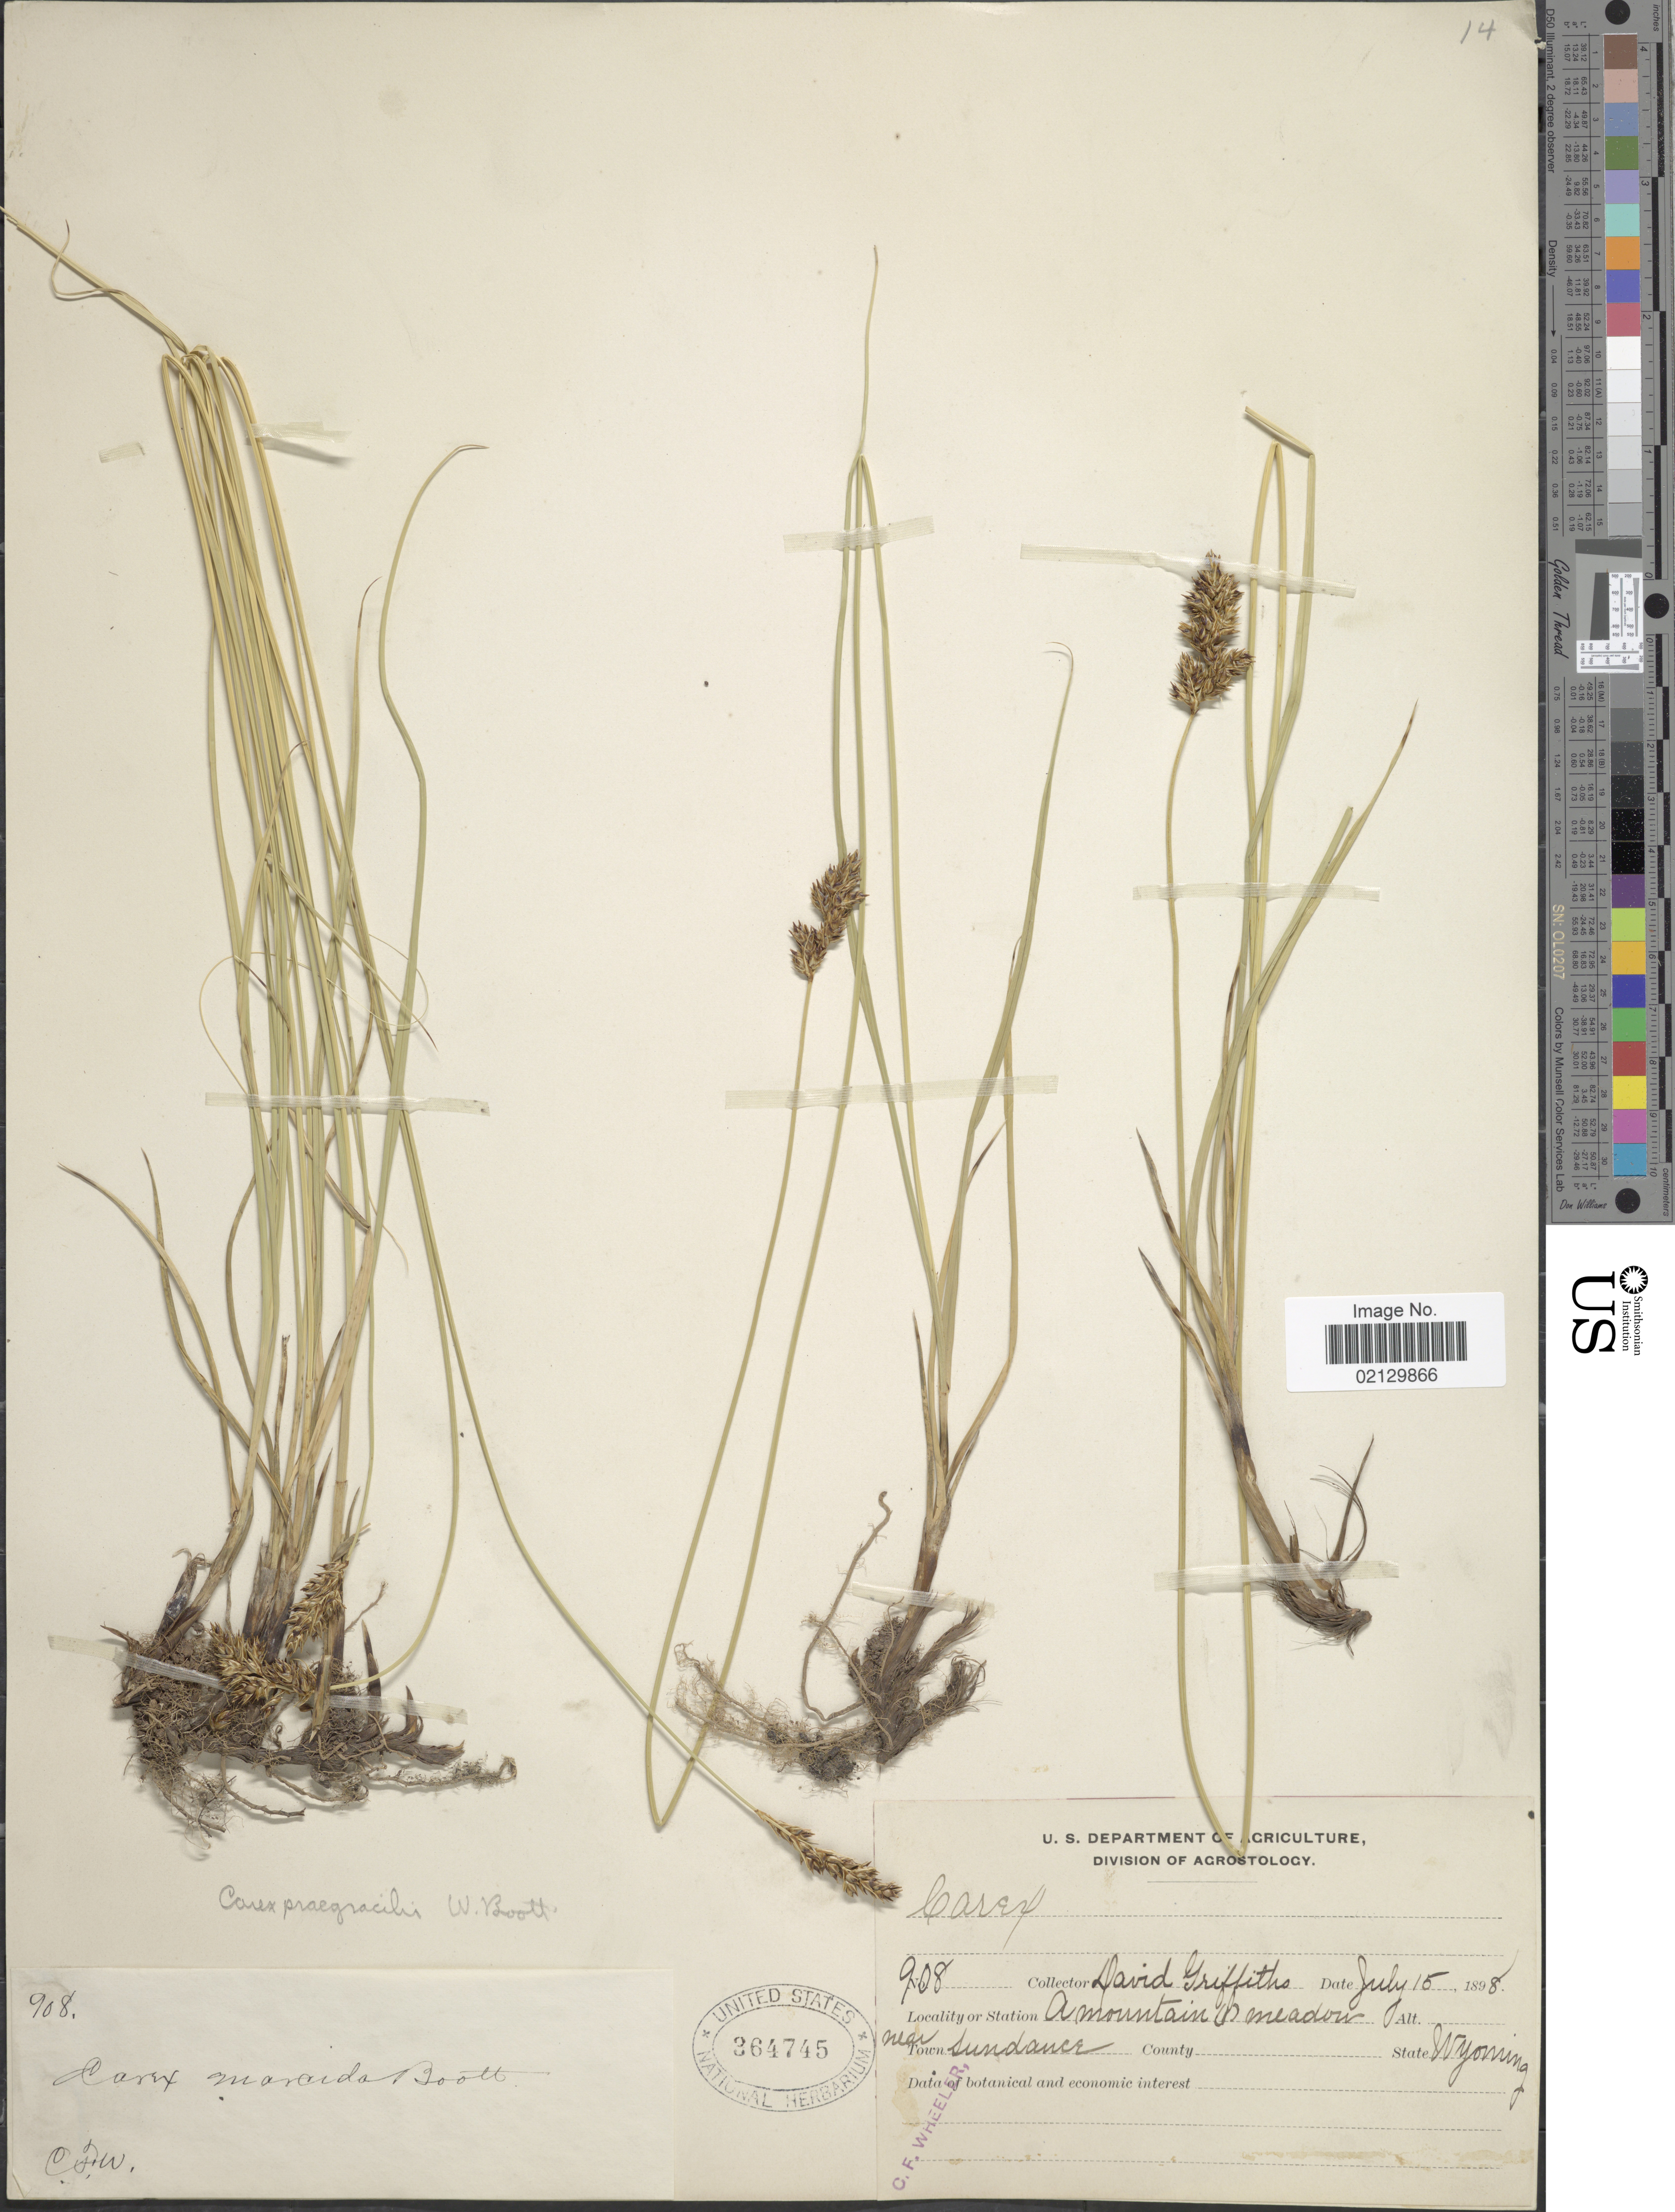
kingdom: Plantae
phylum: Tracheophyta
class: Liliopsida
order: Poales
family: Cyperaceae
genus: Carex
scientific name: Carex praegracilis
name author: W. Boott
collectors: D. Griffiths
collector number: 908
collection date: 1898-07-15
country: United States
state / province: Wyoming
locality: A mountain & meadow near Sundance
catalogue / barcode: US 364745